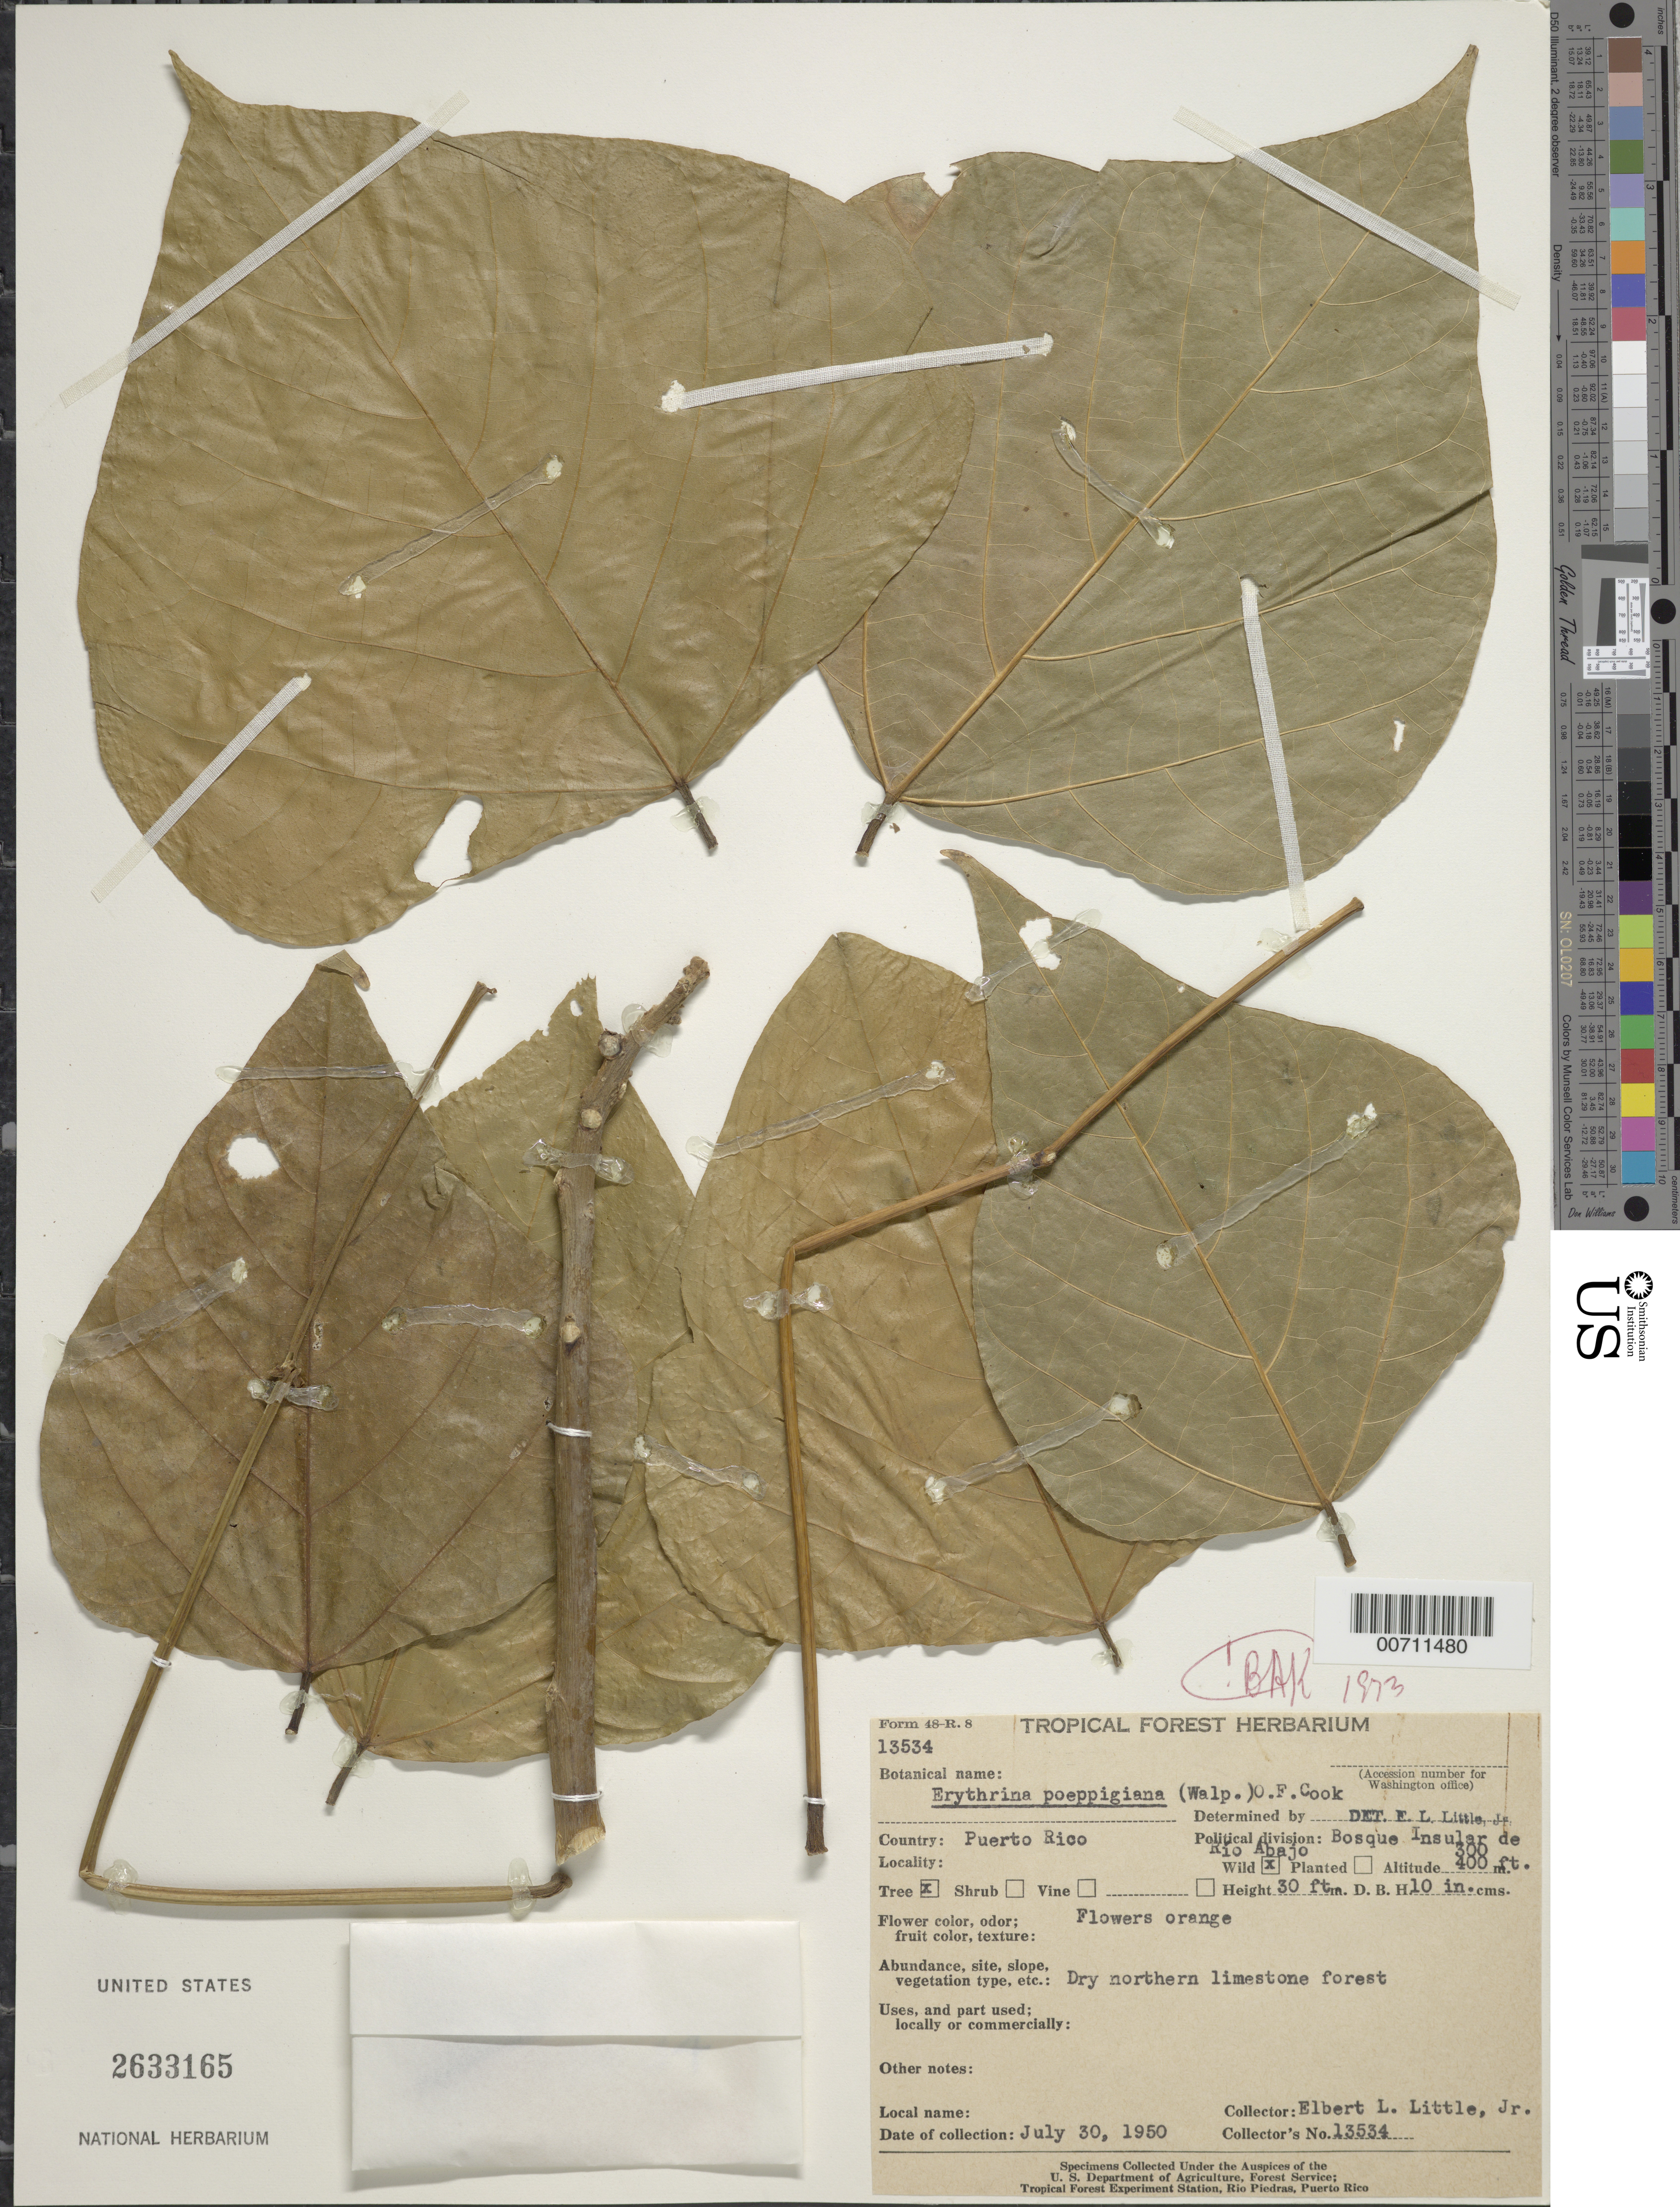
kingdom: Plantae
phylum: Tracheophyta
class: Magnoliopsida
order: Fabales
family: Fabaceae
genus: Erythrina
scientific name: Erythrina poeppigiana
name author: (Walp.) O.F. Cook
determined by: Little, Elbert L., Jr., (FSSR), United States Department of Agriculture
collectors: E. L. Little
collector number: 13534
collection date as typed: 30 Jul 1950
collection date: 1950-07-30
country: Puerto Rico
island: Greater Antilles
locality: Bosque Insular de Rio Abajo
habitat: Dry northern limestone forest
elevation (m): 91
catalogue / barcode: US 2633165